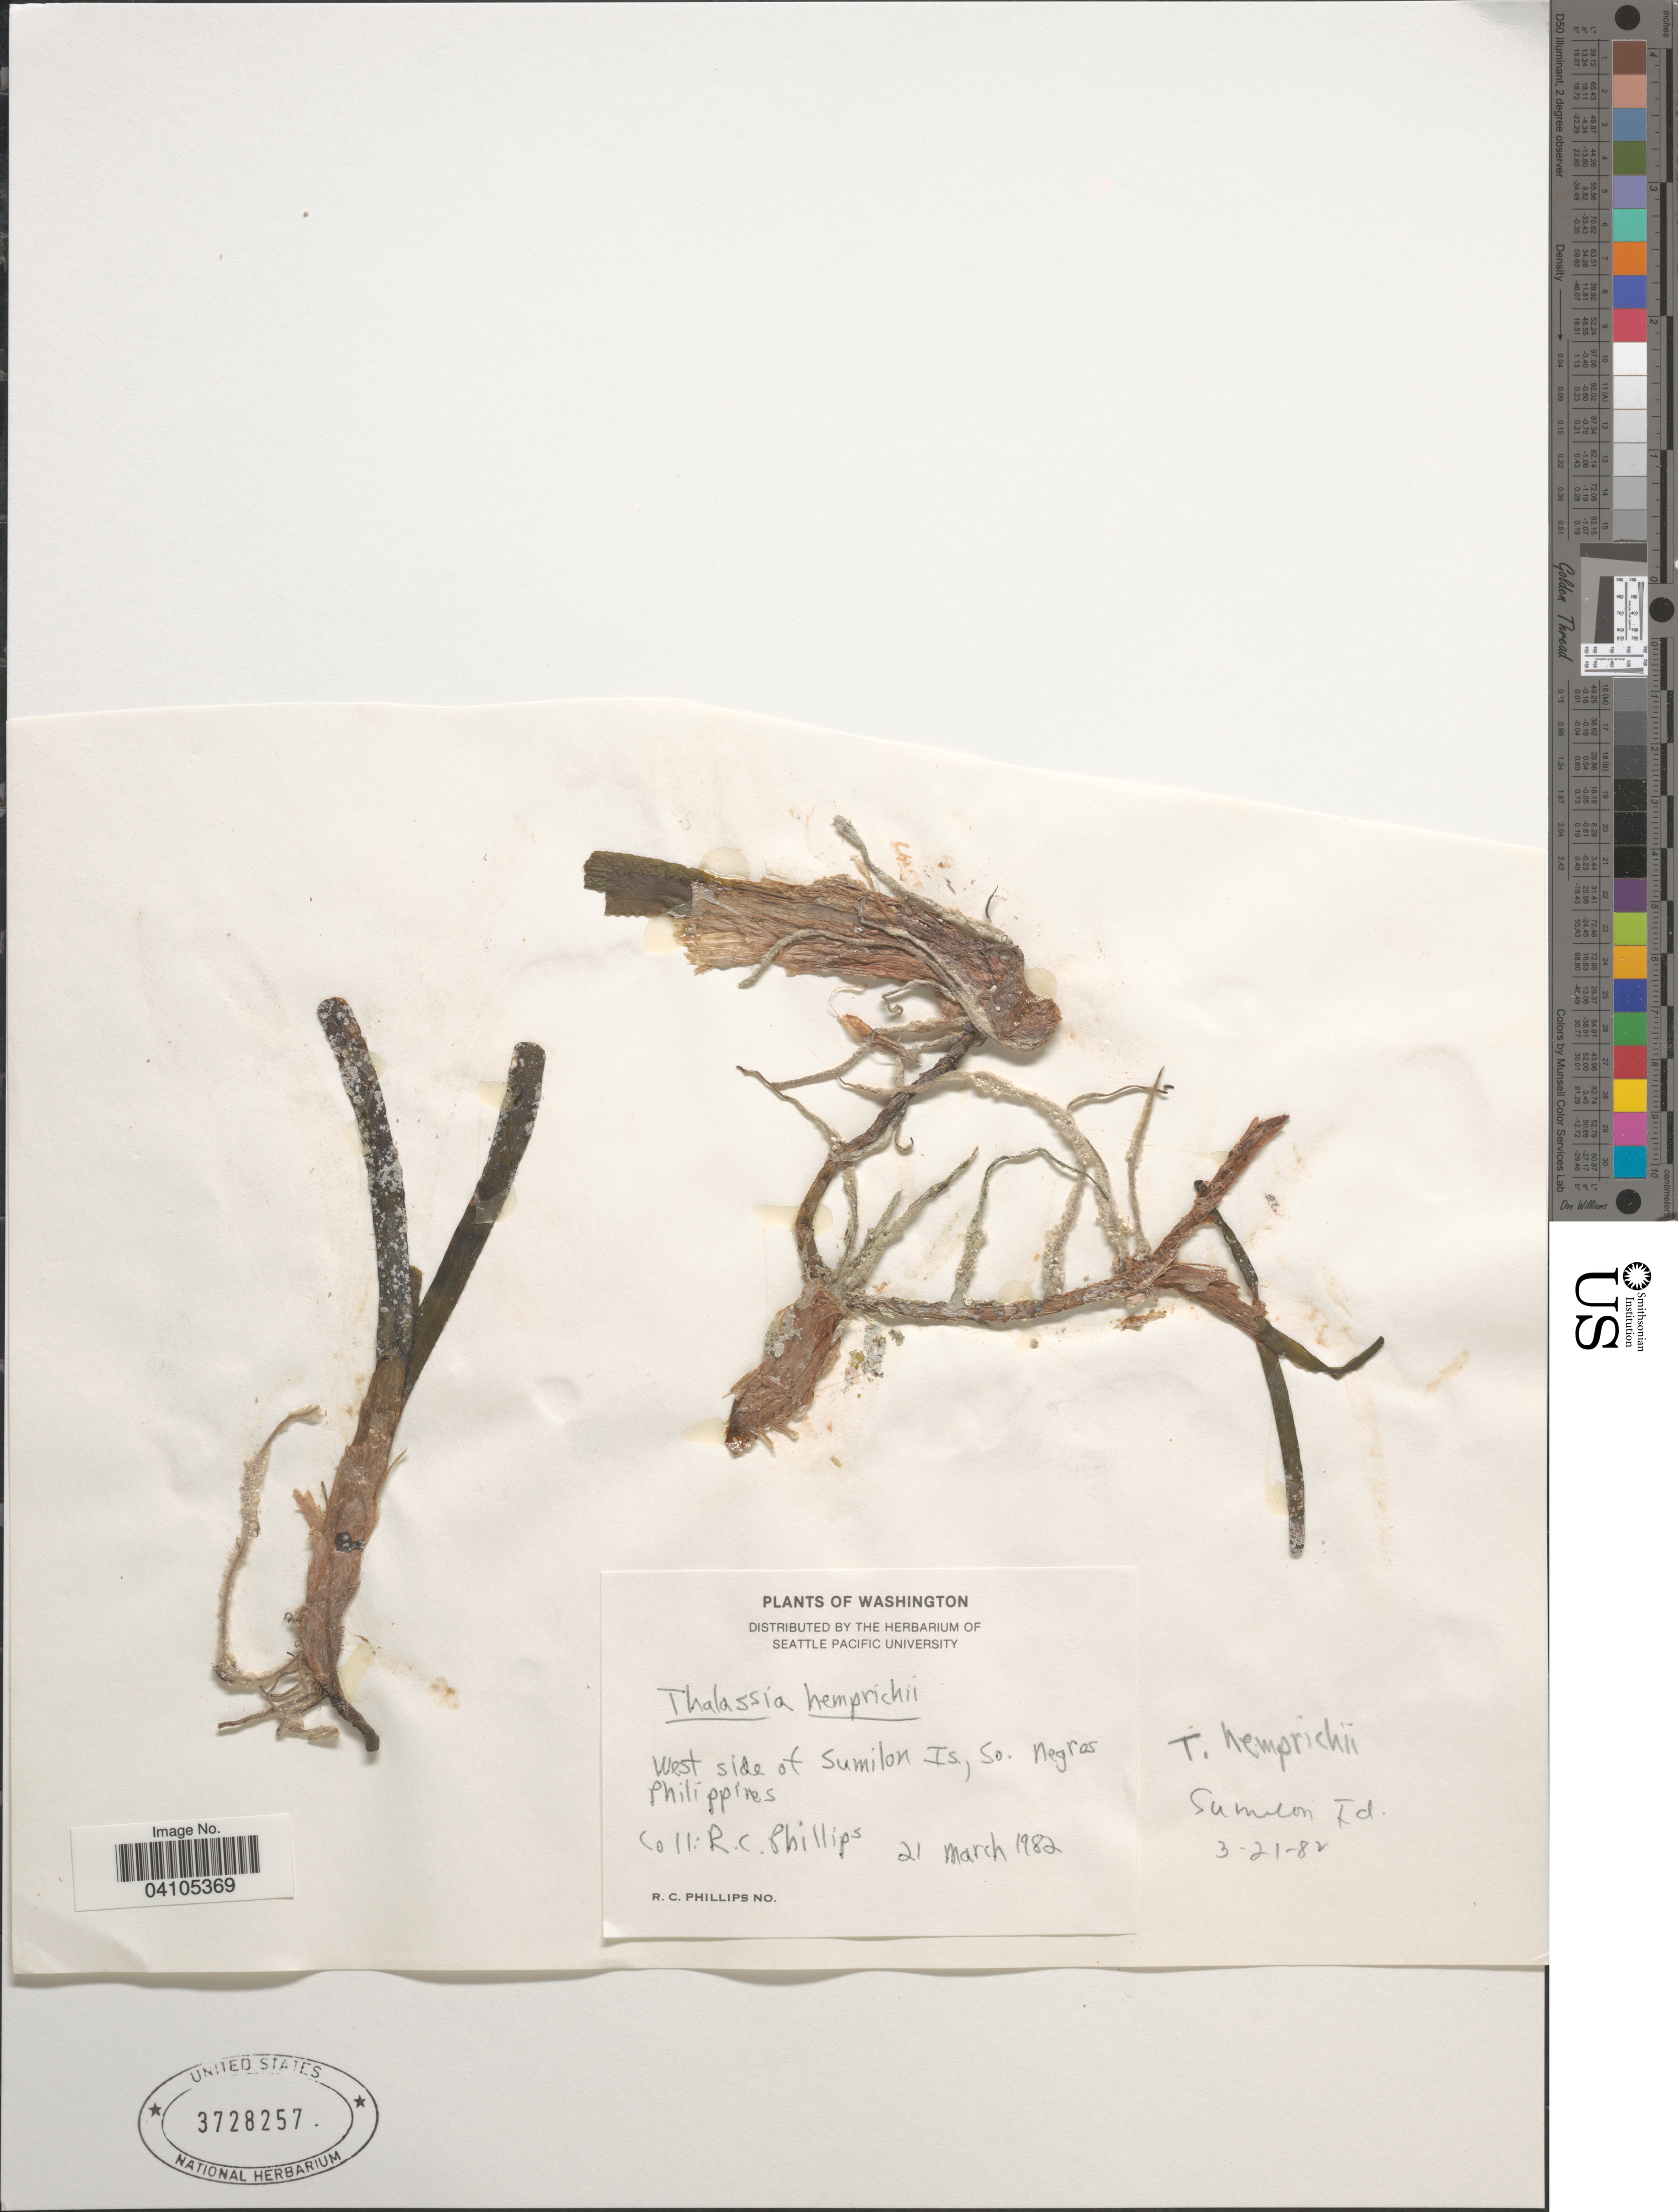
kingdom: Plantae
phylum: Tracheophyta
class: Liliopsida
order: Alismatales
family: Hydrocharitaceae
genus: Thalassia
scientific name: Thalassia hemprichii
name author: Asch.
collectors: R. C. Phillips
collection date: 1982-03-21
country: Philippines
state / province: Central Visayas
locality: West side of Sumilon Is, So. Negros.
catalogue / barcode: US 3728257